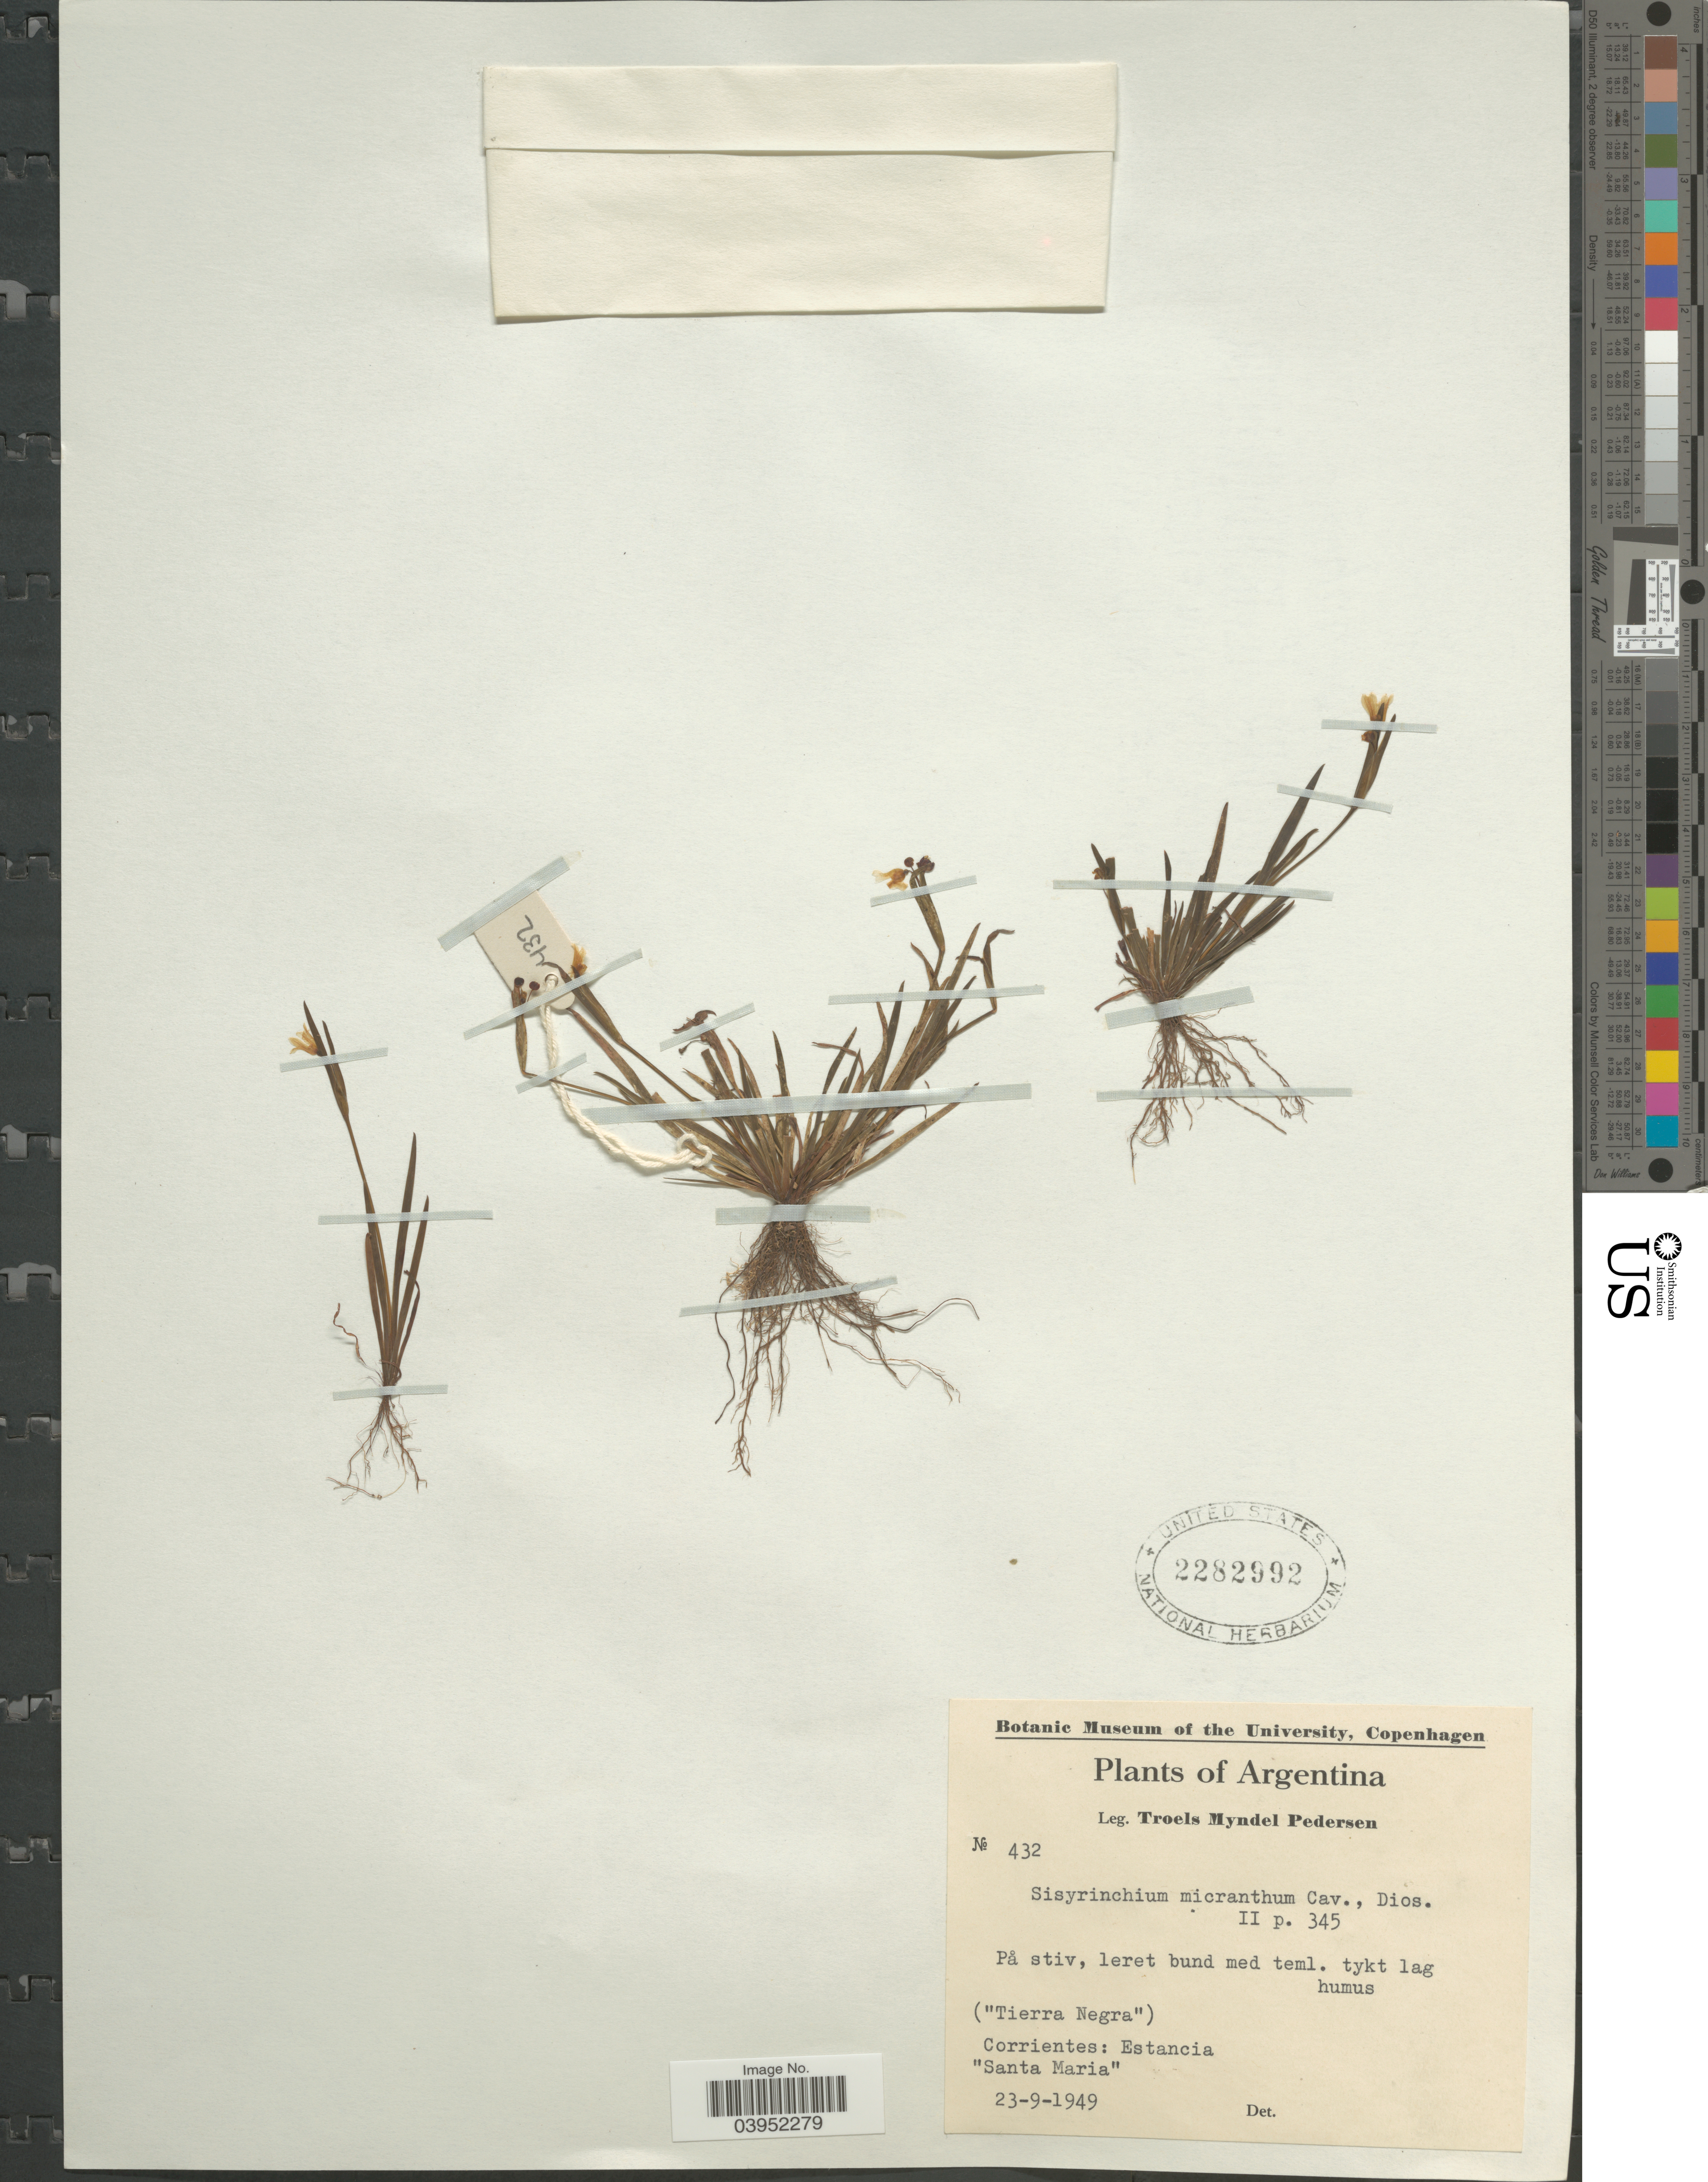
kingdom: Plantae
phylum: Tracheophyta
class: Liliopsida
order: Asparagales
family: Iridaceae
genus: Sisyrinchium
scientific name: Sisyrinchium micranthum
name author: Cav.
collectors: T. Pederson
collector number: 432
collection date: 1949-09-23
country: Argentina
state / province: Corrientes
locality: ("Tierra negra"). Estancia "Santa Maria".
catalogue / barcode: US 2282992